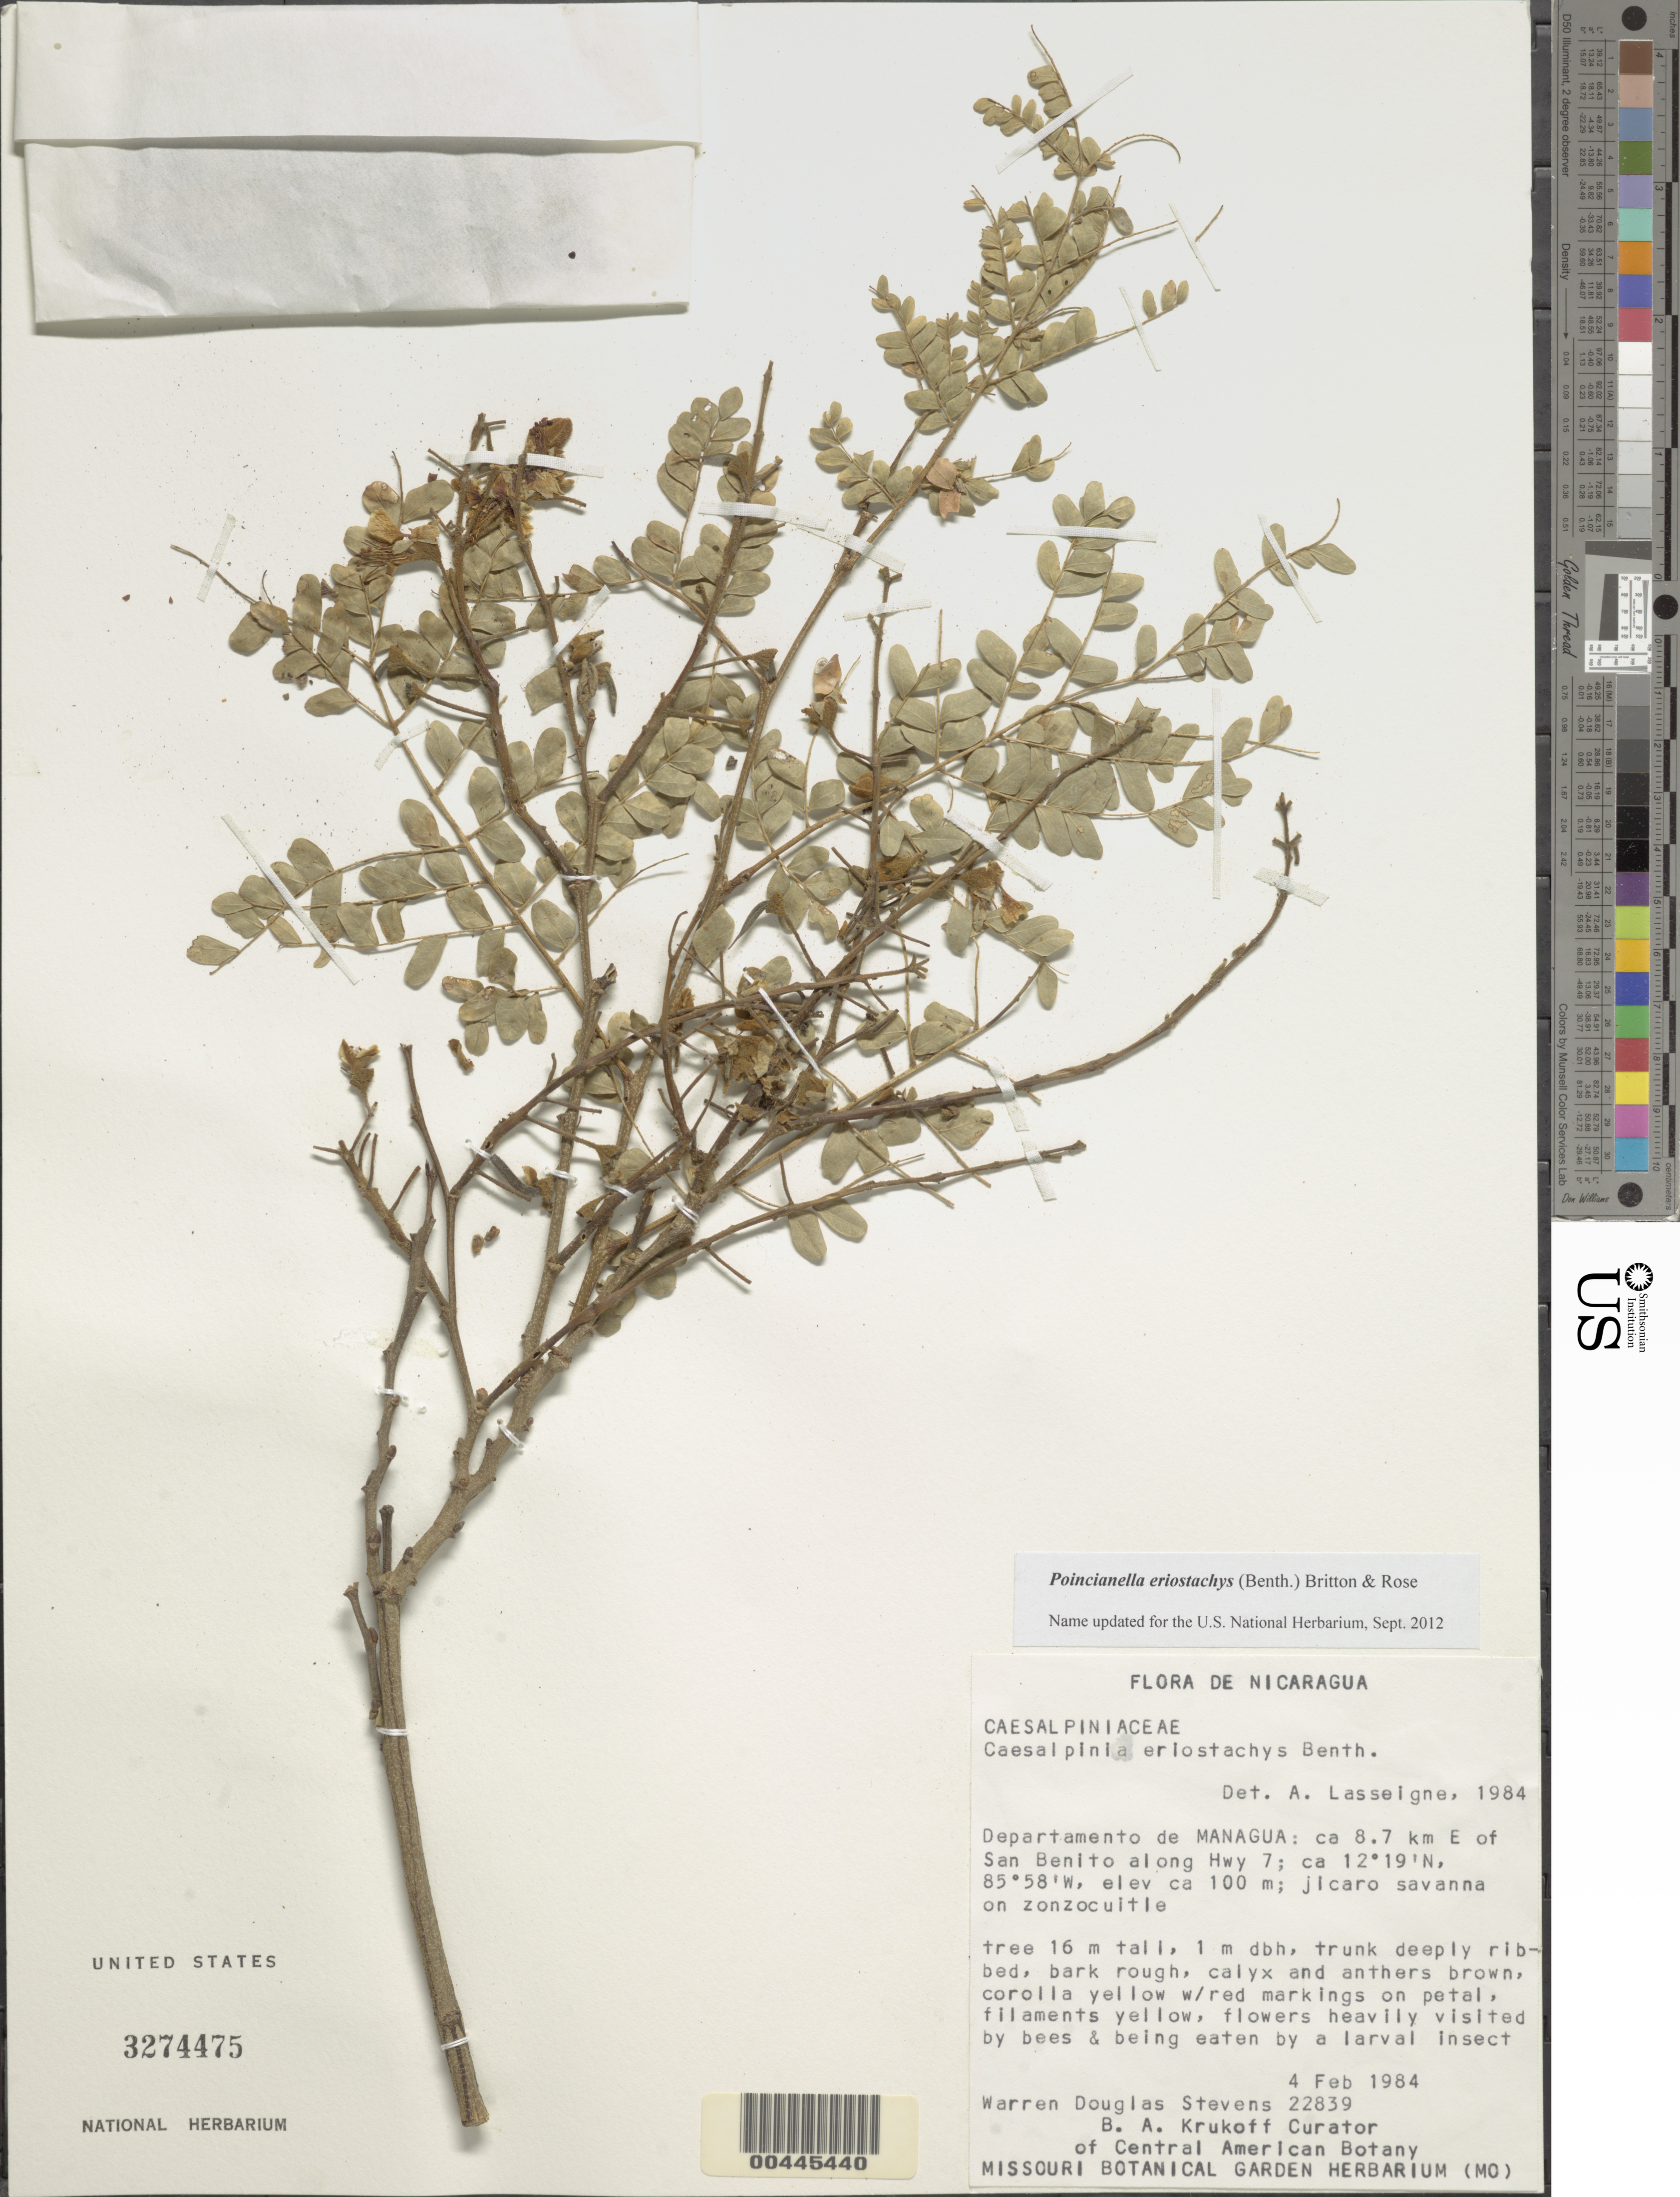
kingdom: Plantae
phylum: Tracheophyta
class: Magnoliopsida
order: Fabales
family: Fabaceae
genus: Cenostigma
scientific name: Cenostigma eriostachys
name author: (Benth.) Gagnon & G.P. Lewis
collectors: W. D. Stevens & B. A. Krukoff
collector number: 22839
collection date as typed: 04 Feb 1984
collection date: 1984-02-04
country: Nicaragua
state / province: Managua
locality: E of san benito along hwy 7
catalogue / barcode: US 3274475